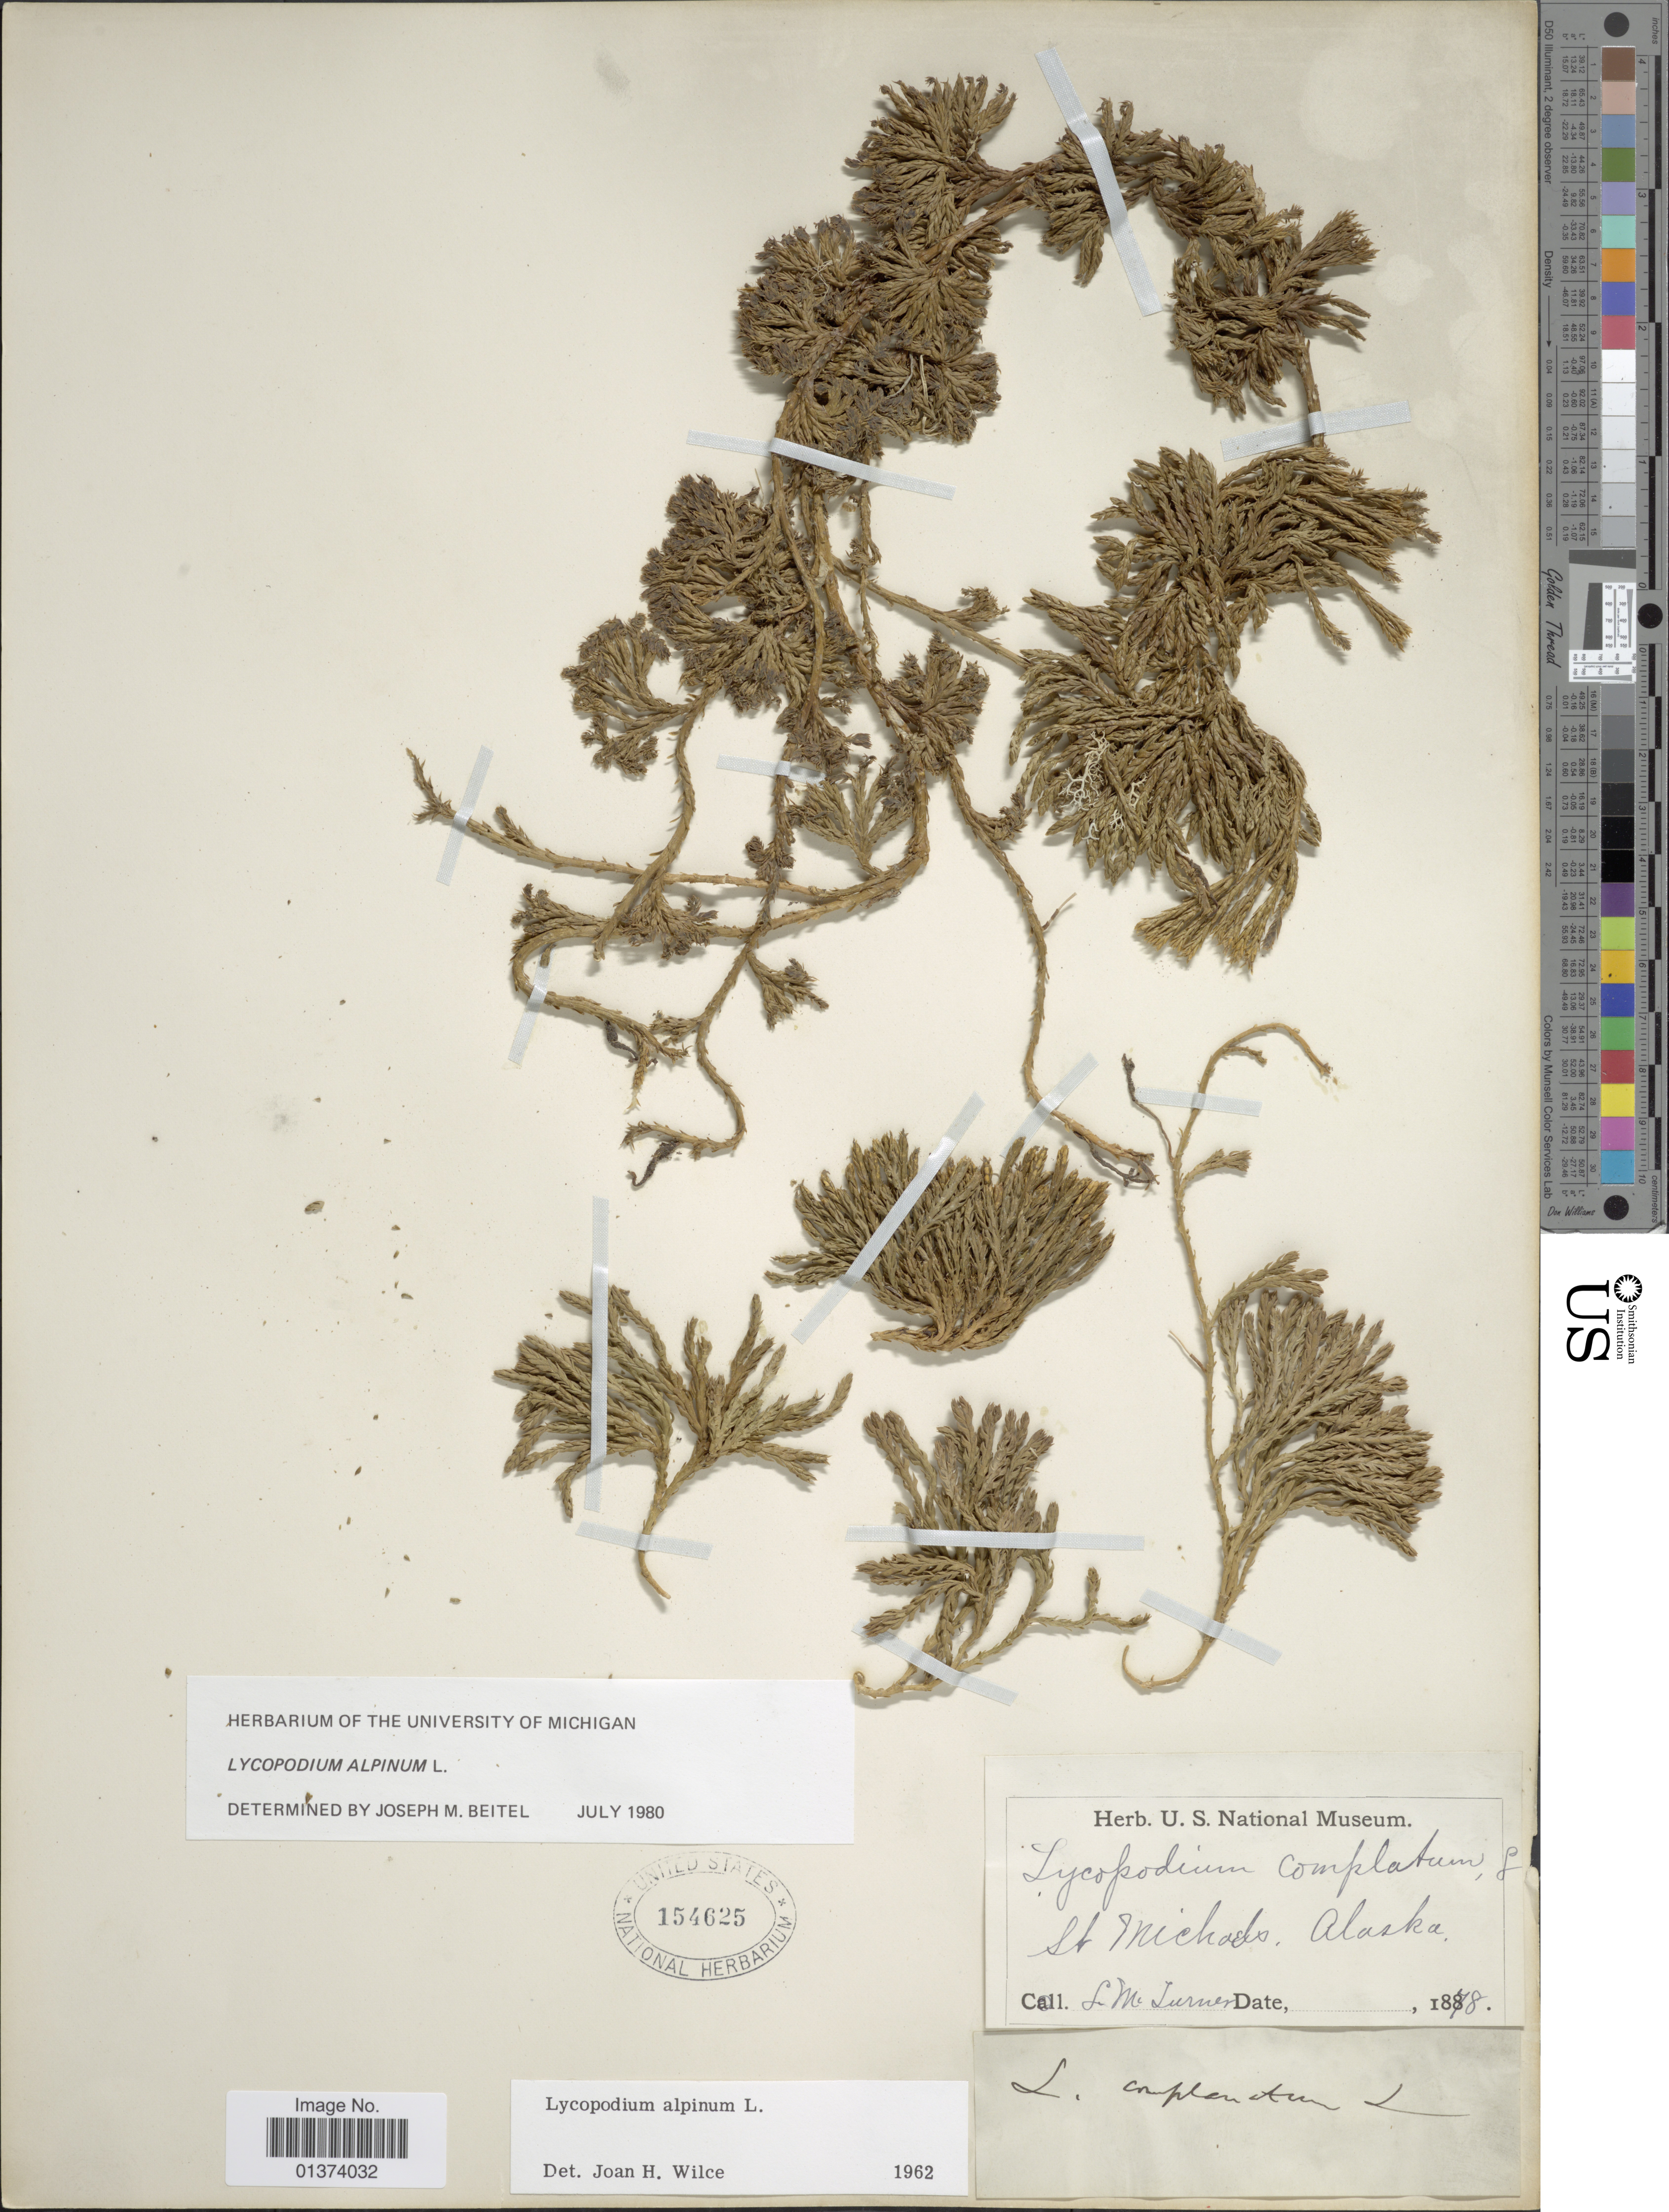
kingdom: Plantae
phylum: Tracheophyta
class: Lycopodiopsida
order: Lycopodiales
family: Lycopodiaceae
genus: Diphasiastrum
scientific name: Diphasiastrum alpinum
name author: (L.) Holub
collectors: L. M. Turner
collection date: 1878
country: United States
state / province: Alaska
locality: St Michaels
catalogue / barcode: US 154625